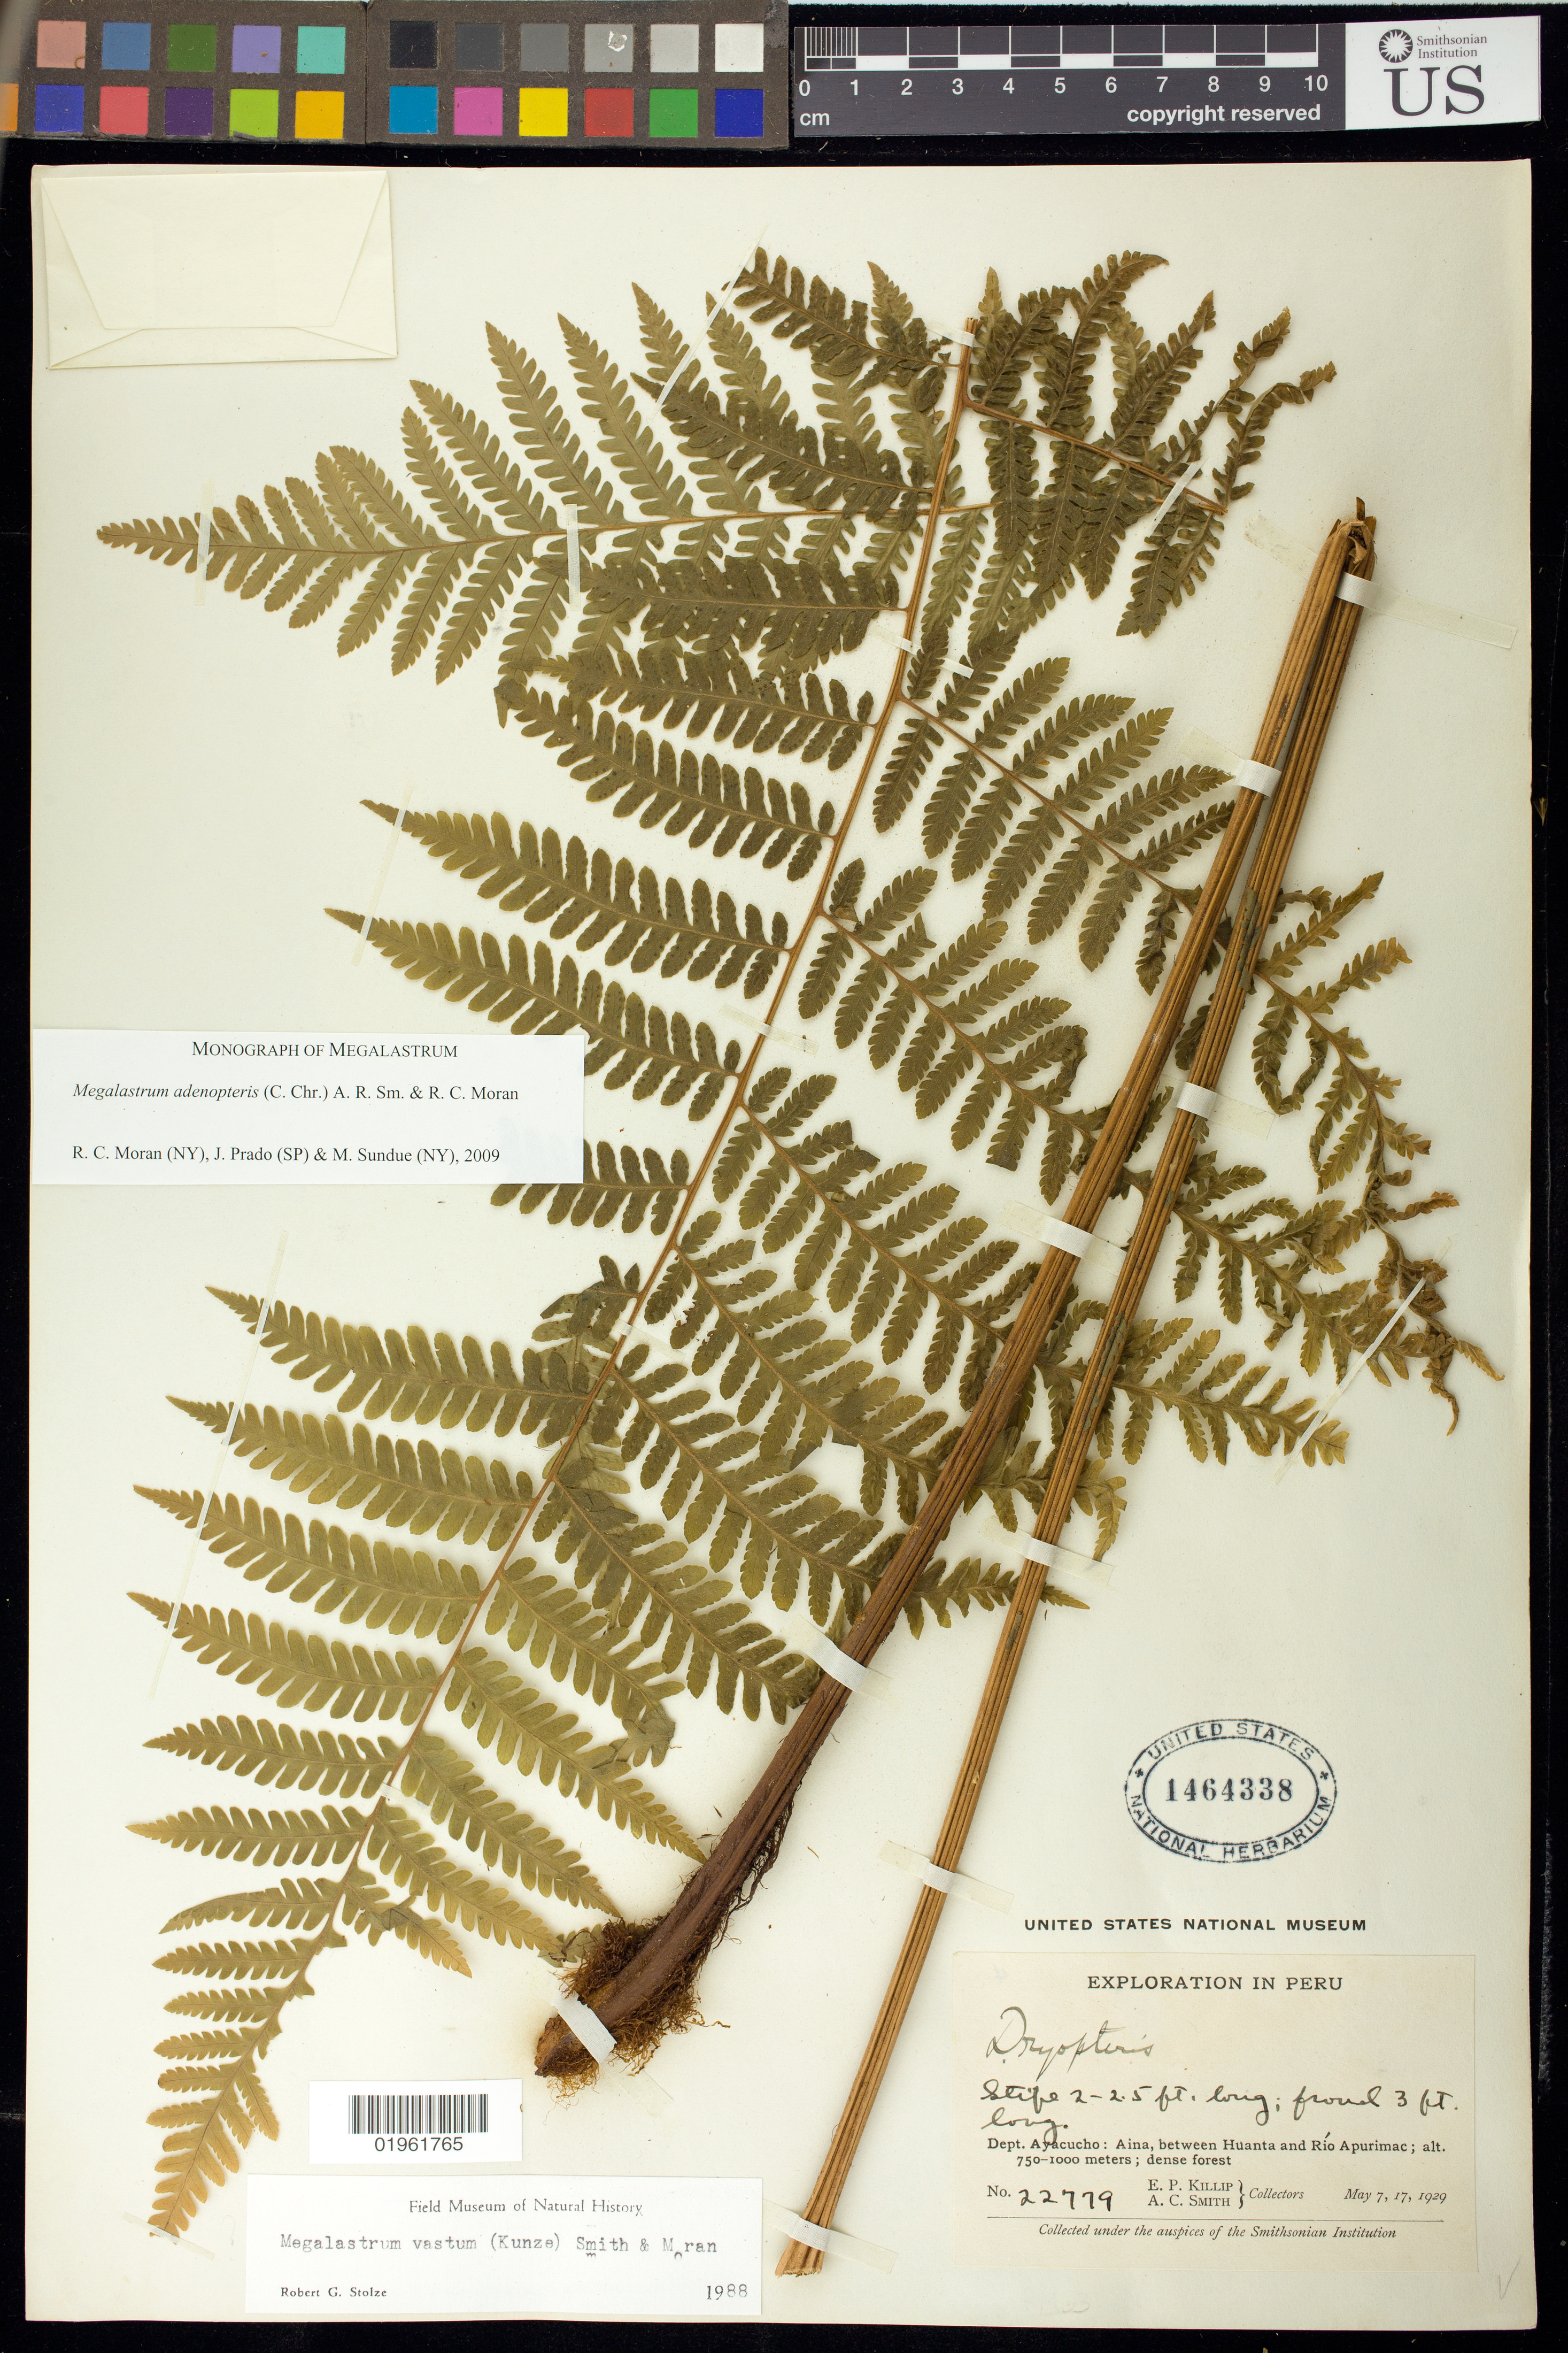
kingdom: Plantae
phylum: Tracheophyta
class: Polypodiopsida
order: Polypodiales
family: Dryopteridaceae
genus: Megalastrum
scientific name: Megalastrum adenopteris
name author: (C. Chr.) A.R. Sm. & R.C. Moran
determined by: Moran, R. C.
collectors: E. P. Killip & A. C. Smith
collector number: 22779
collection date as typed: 07 May 1929 and 17 May 1929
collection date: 1929-05-07,1929-05-17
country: Peru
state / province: Ayacucho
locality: Aina, between Huanta and Río Apurímac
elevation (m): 750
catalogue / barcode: US 1464338